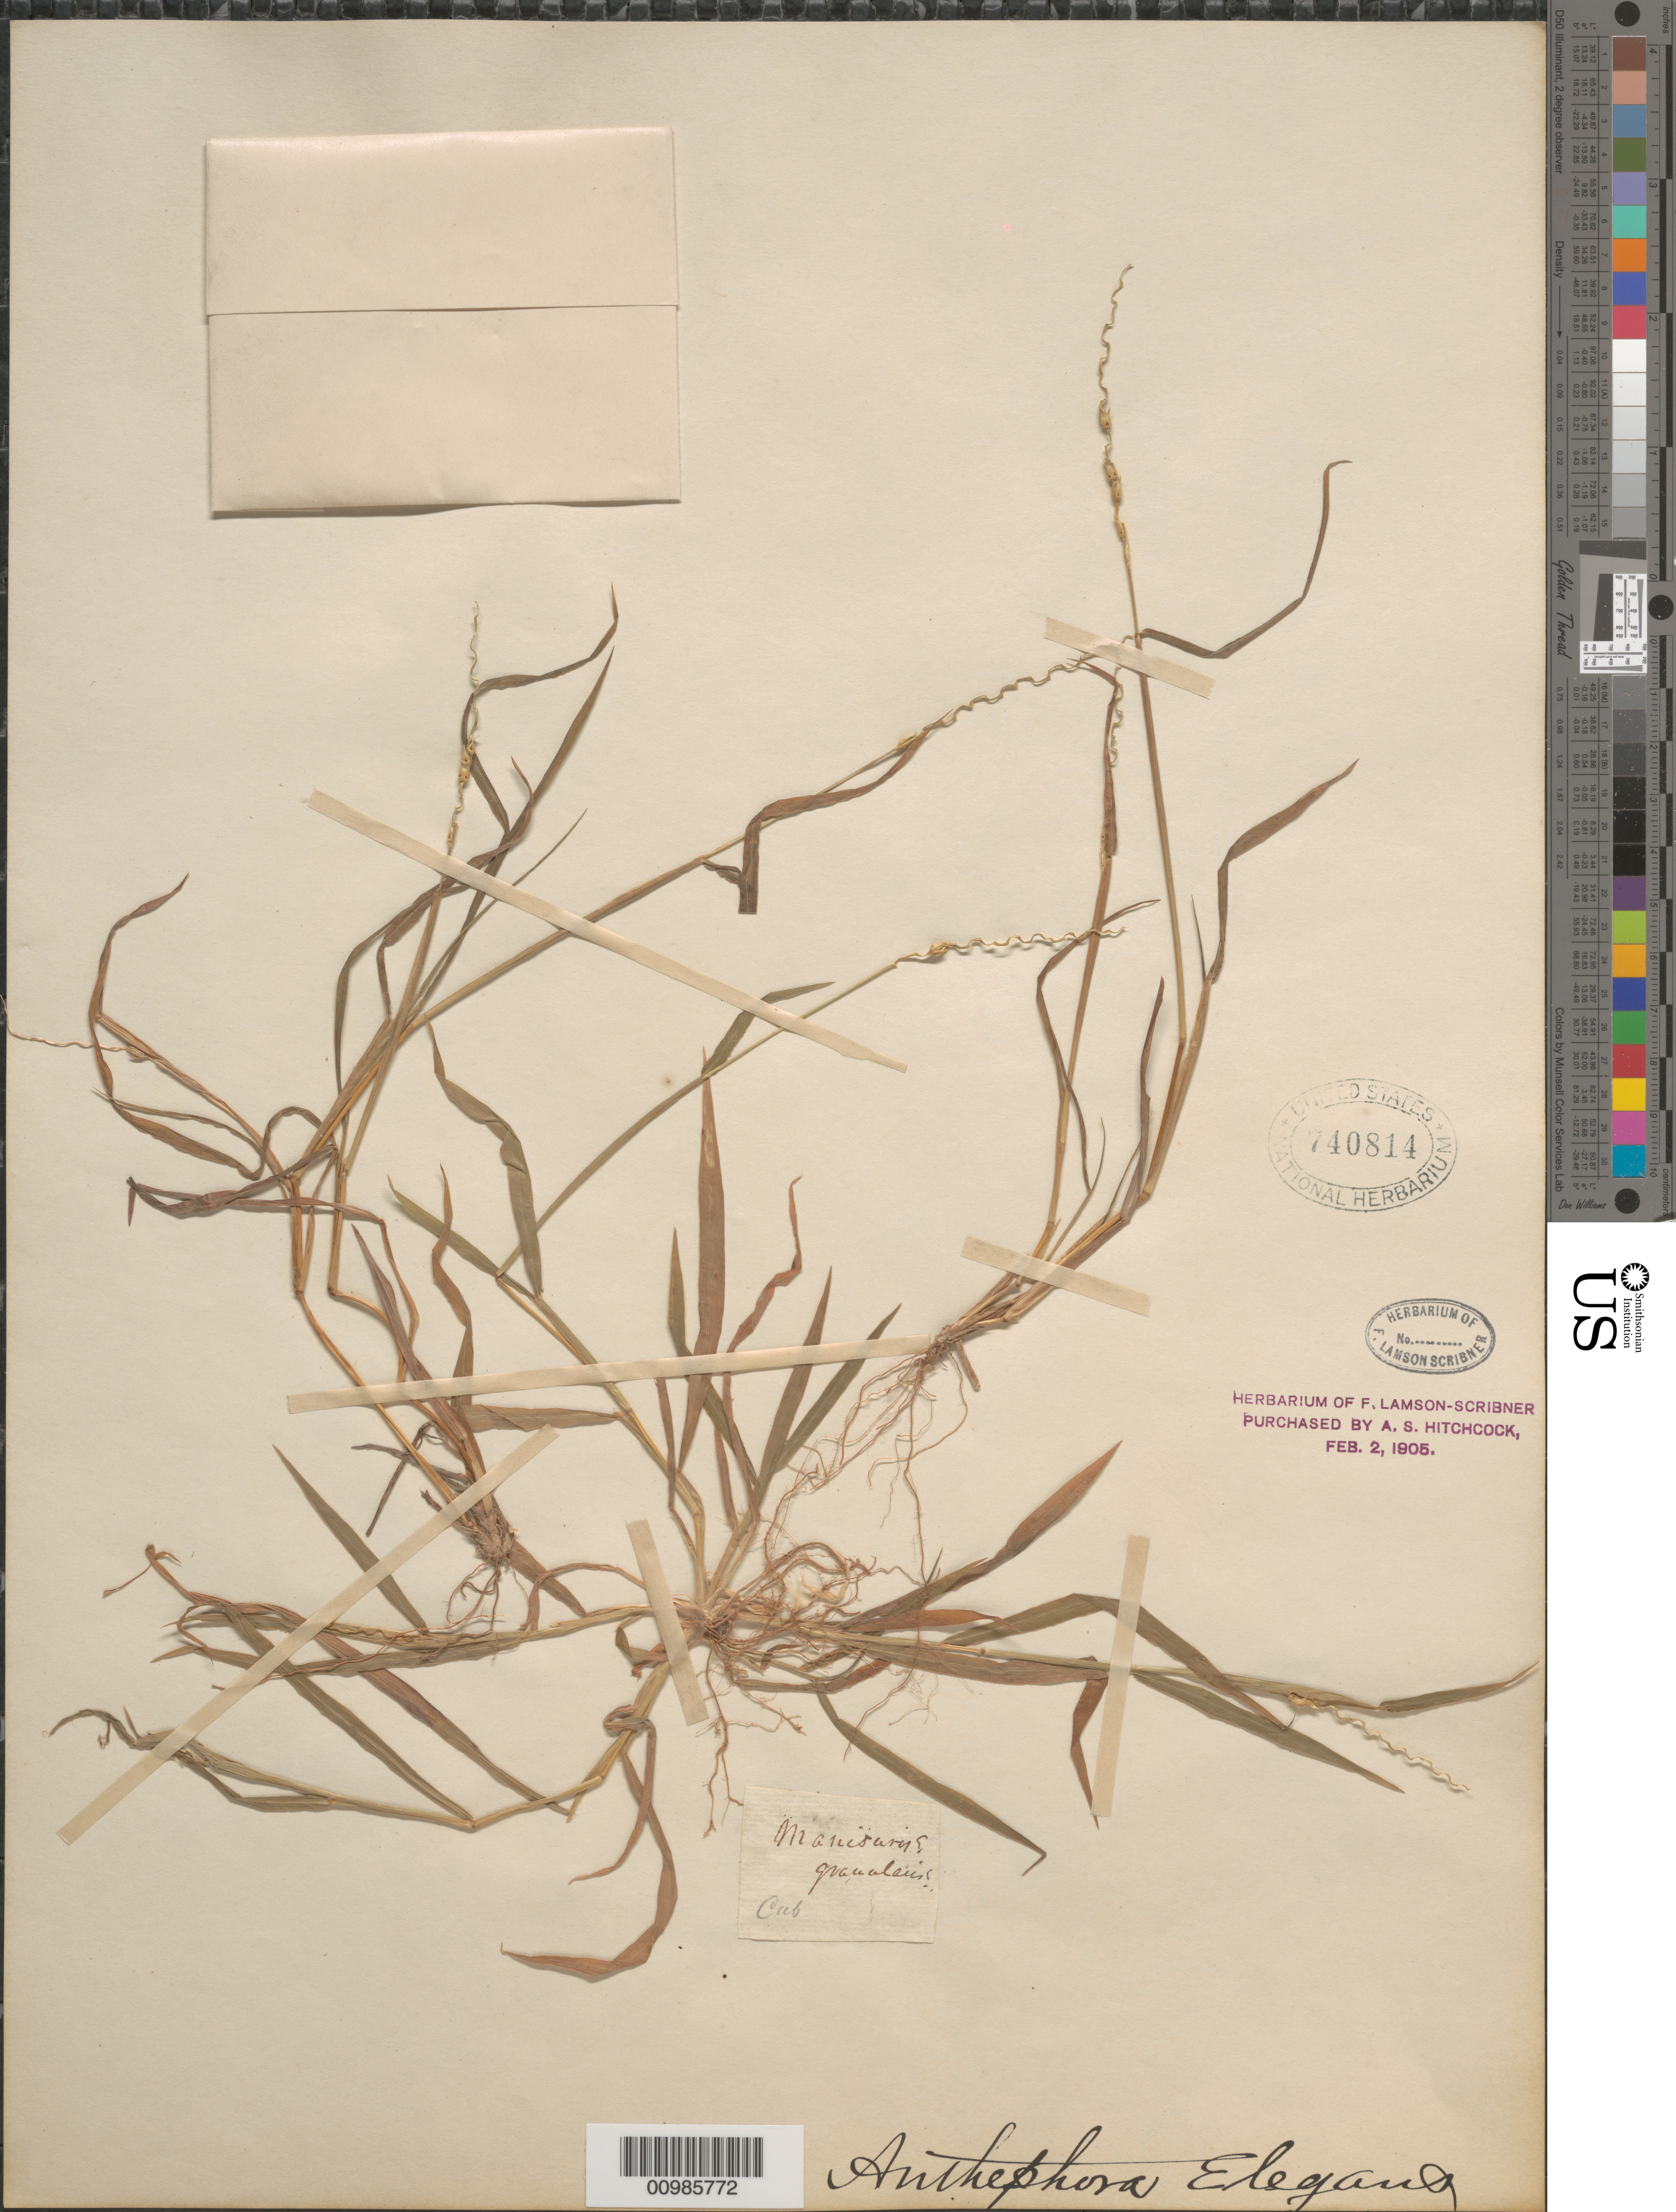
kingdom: Plantae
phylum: Tracheophyta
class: Liliopsida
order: Poales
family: Poaceae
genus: Anthephora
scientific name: Anthephora hermaphrodita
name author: (L.) Kuntze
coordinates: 0 N, 0 E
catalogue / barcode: US 740814